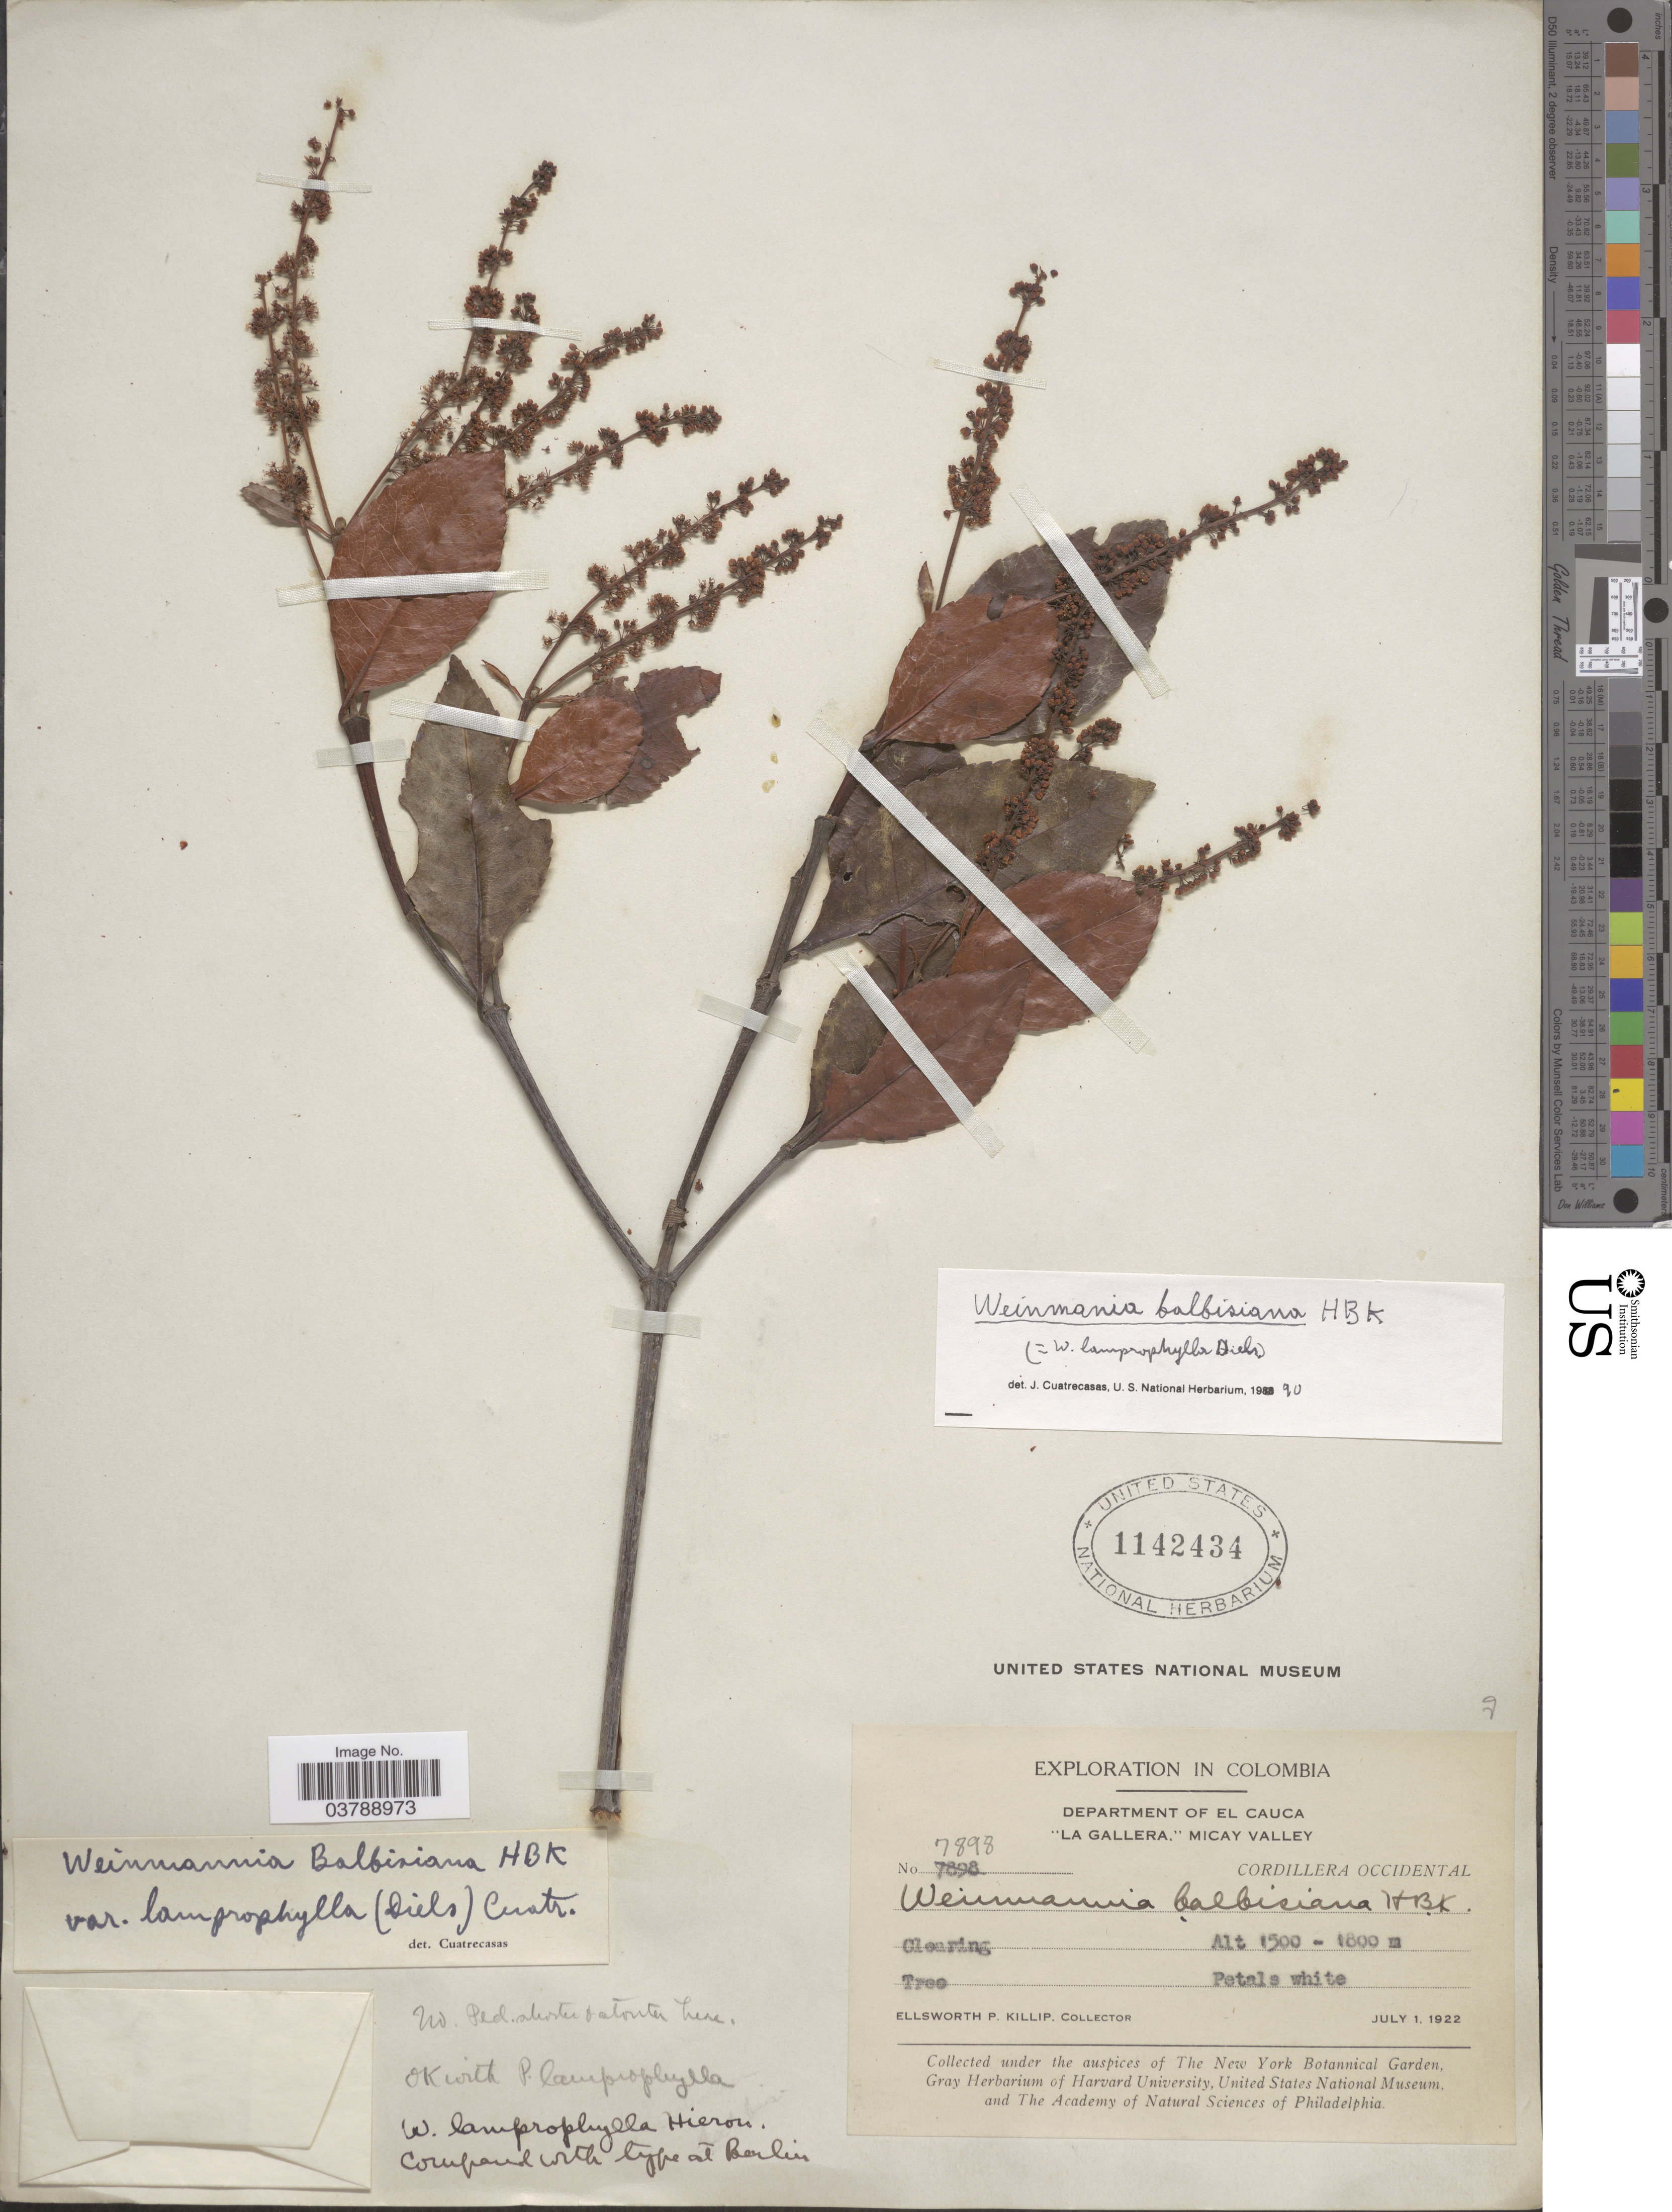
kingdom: Plantae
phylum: Tracheophyta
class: Magnoliopsida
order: Oxalidales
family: Cunoniaceae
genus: Weinmannia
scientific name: Weinmannia balbisiana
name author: Kunth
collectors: E. P. Killip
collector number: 7898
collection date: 1922-07-01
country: Colombia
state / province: Cauca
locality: Department of El Cauca. "La Gallera," Micay Valley. Cordillea Occidental.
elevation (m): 1500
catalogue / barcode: US 1142434